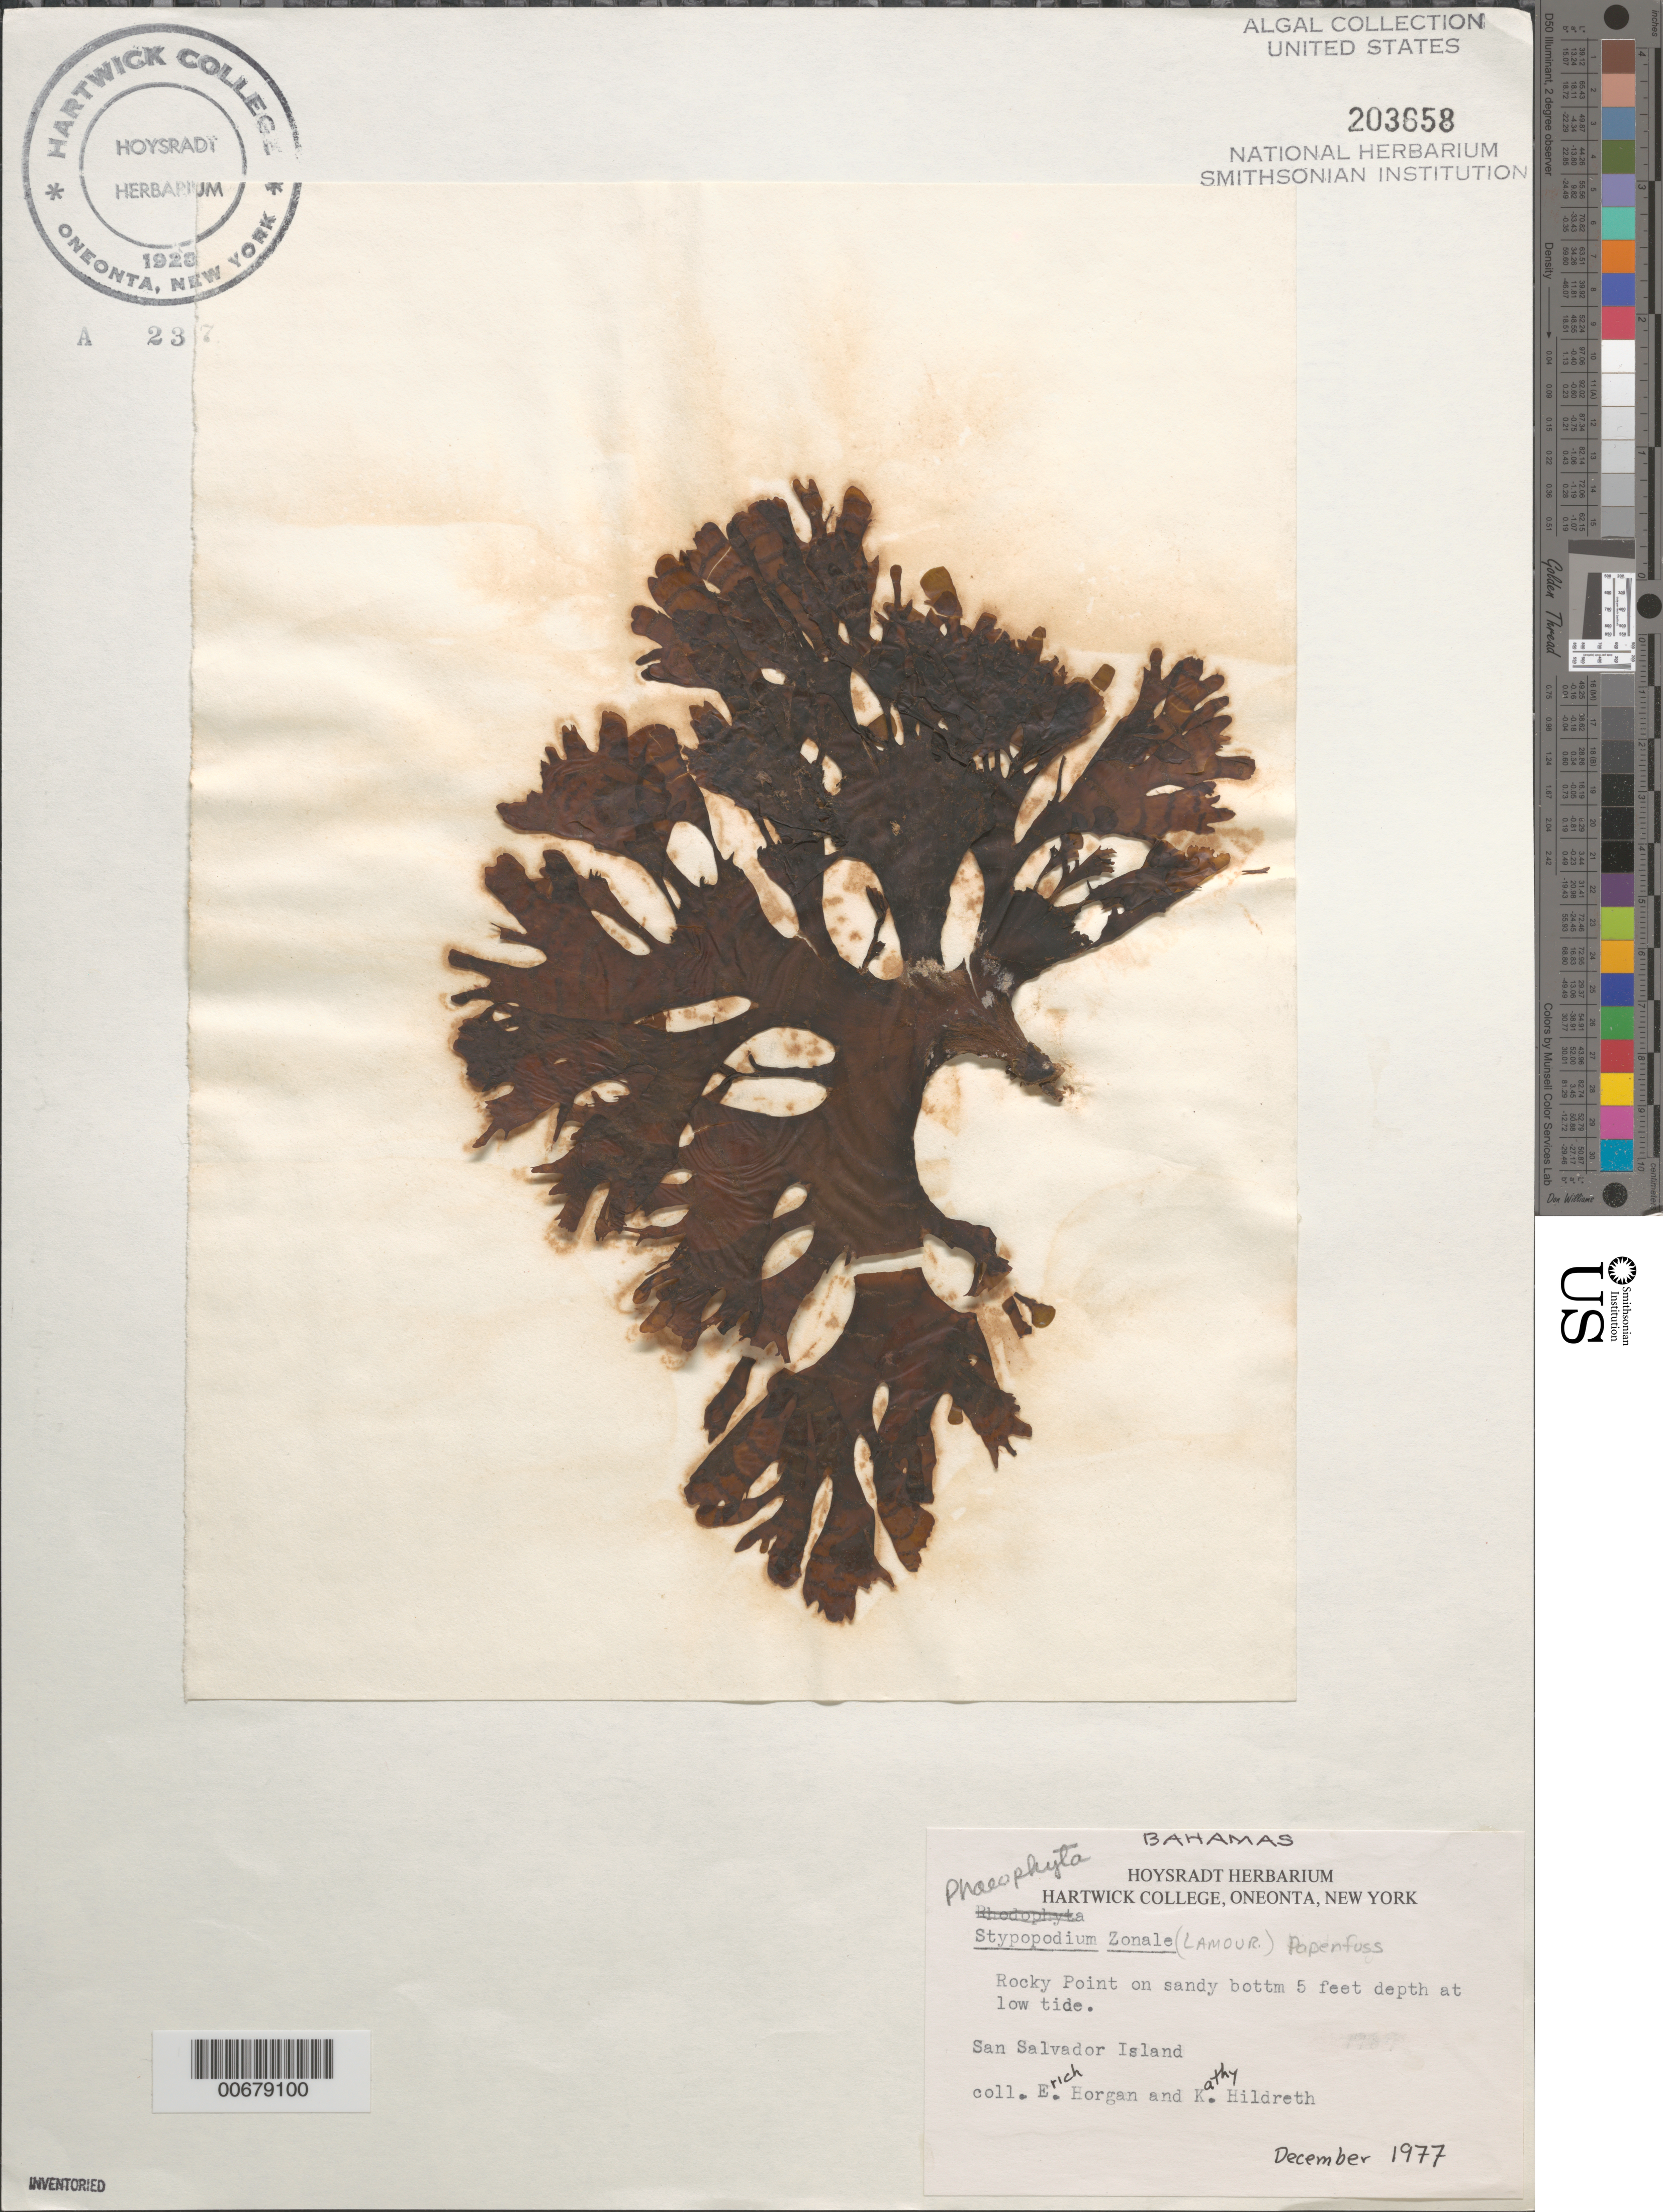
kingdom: Chromista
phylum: Ochrophyta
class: Phaeophyceae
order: Dictyotales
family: Dictyotaceae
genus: Stypopodium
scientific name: Stypopodium zonale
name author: (J.V.Lamouroux) Papenf.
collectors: E. Horgan & K. Hildreth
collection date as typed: Dec 1977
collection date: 1977-12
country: Bahamas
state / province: San Salvador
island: San Salvador Island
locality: Rocky Point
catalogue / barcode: US 203658